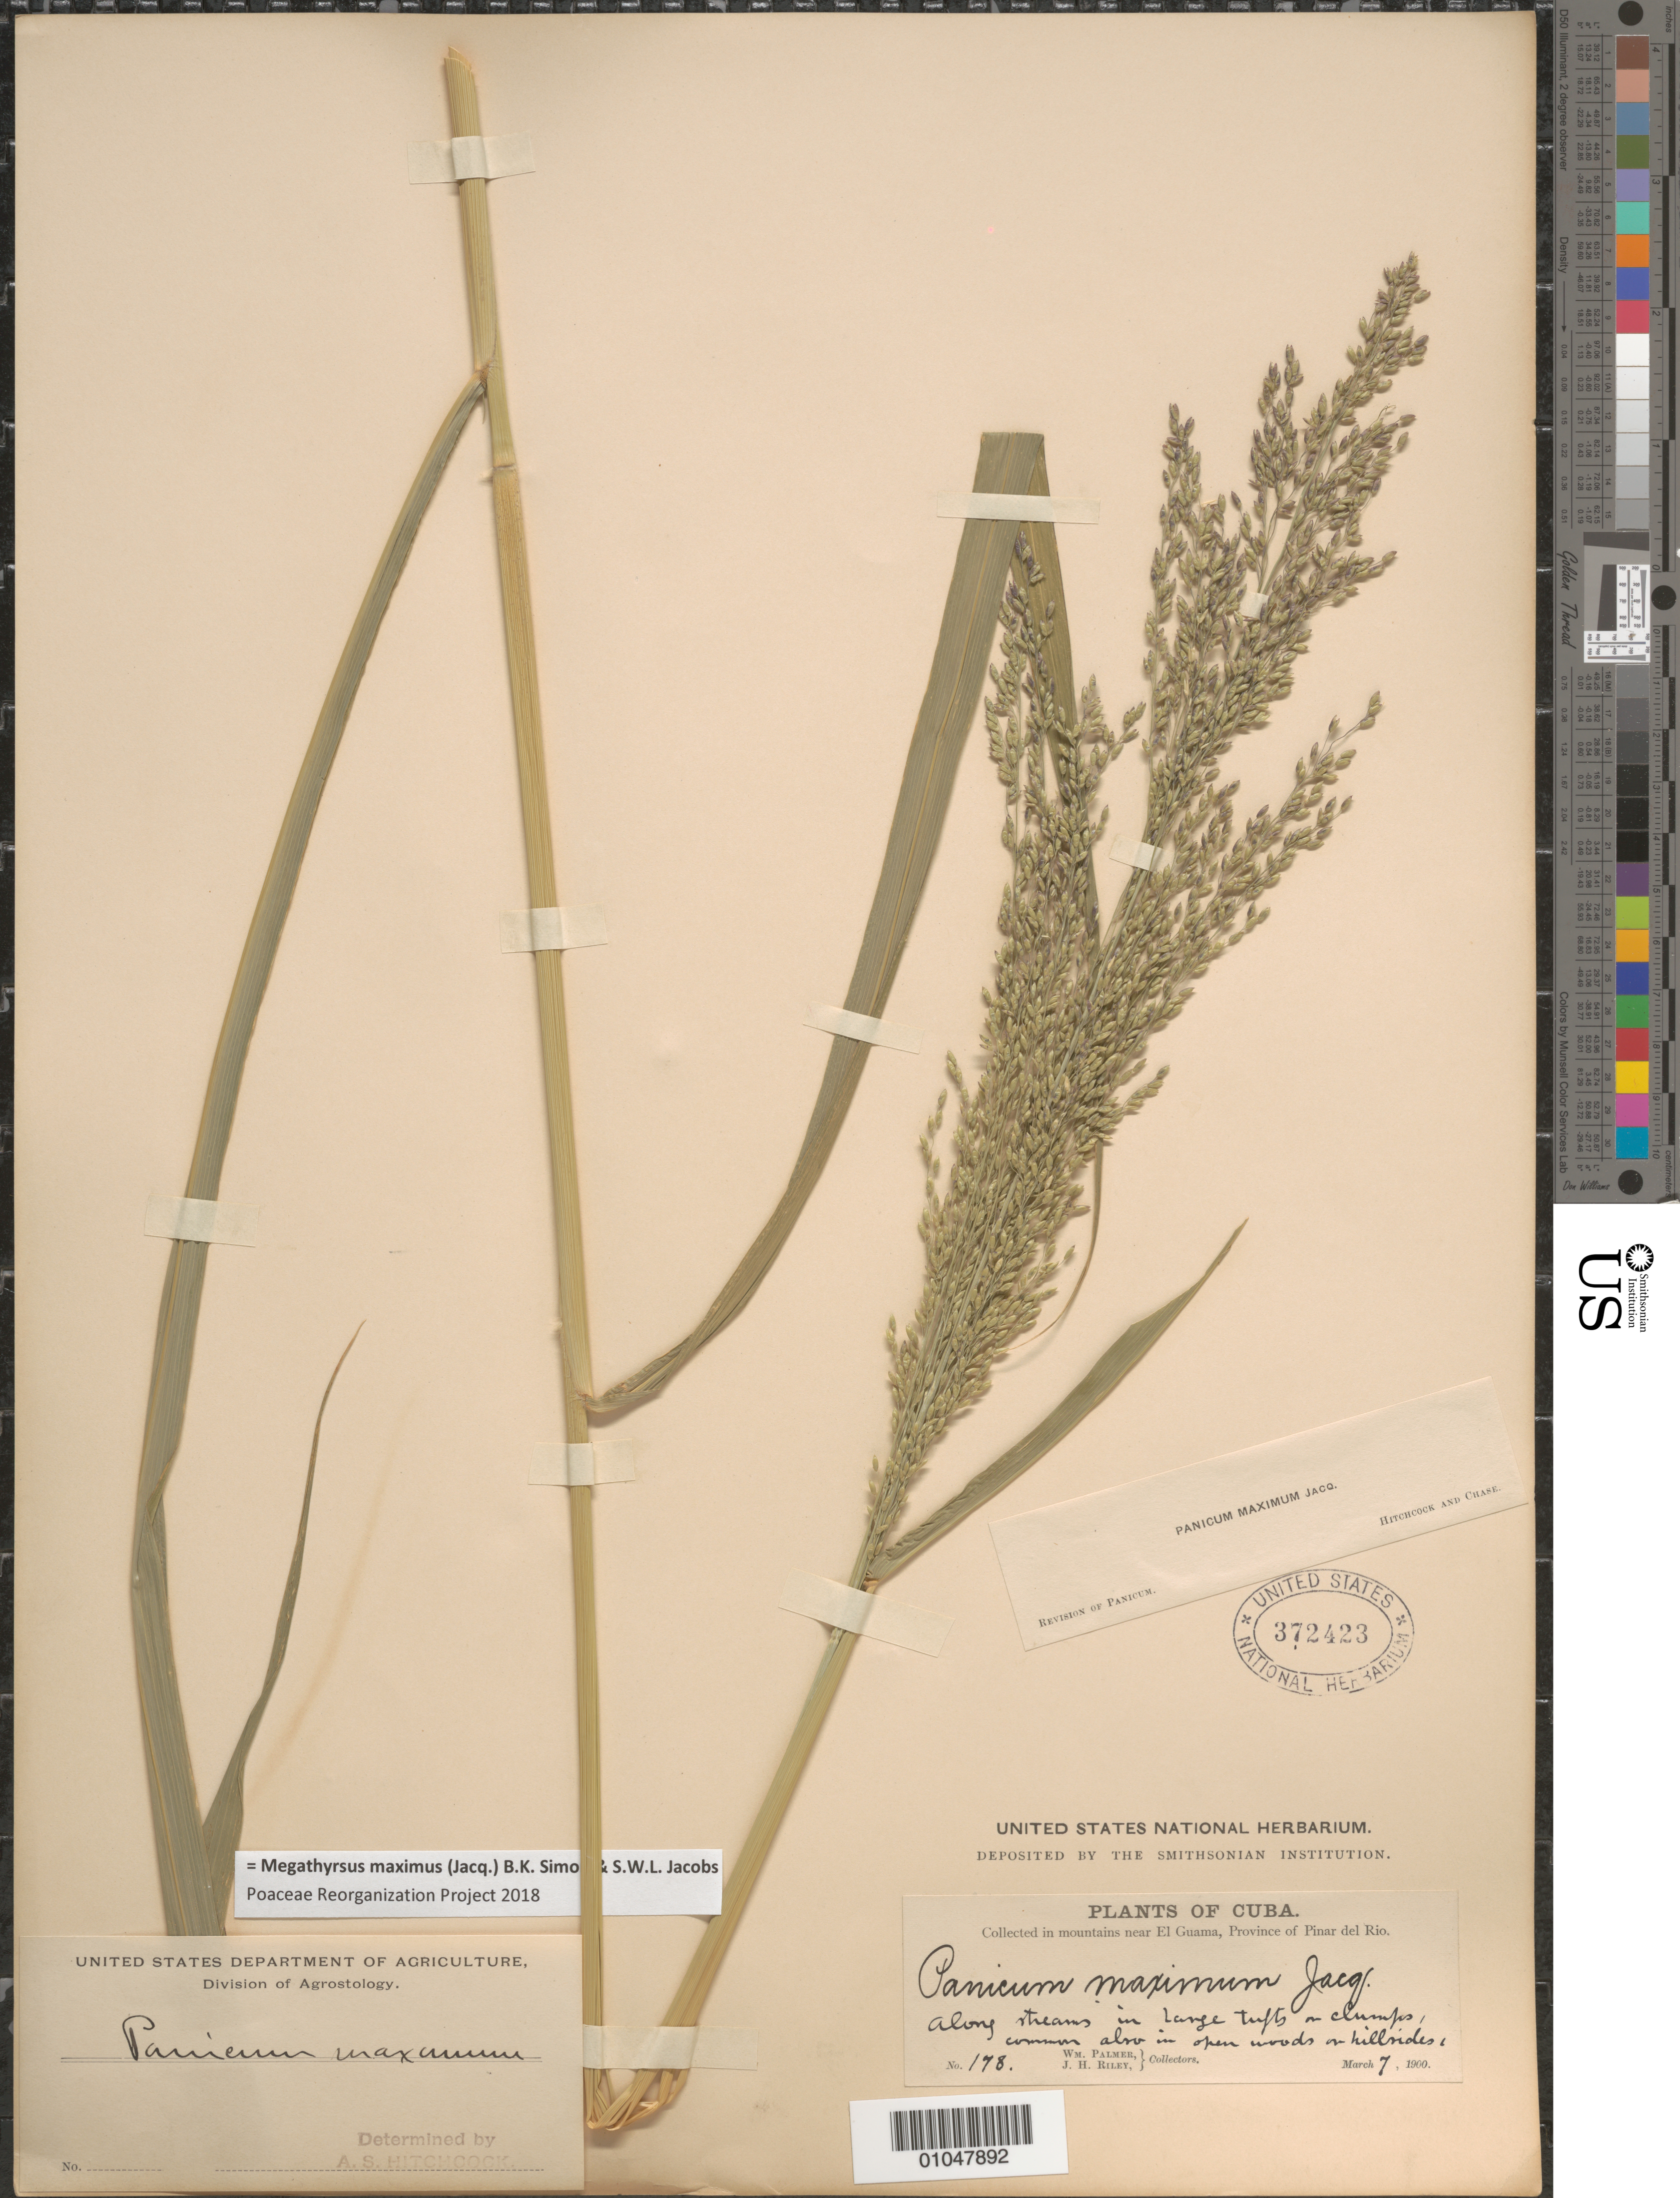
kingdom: Plantae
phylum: Tracheophyta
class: Liliopsida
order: Poales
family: Poaceae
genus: Panicum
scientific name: Panicum maximum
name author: Jacq.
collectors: W. Palmer & J. H. Riley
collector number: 178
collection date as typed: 07 Mar 1900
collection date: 1900-03-07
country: Cuba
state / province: Pinar del Rio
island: Cuba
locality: In Mtns near El Guama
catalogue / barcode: US 372423